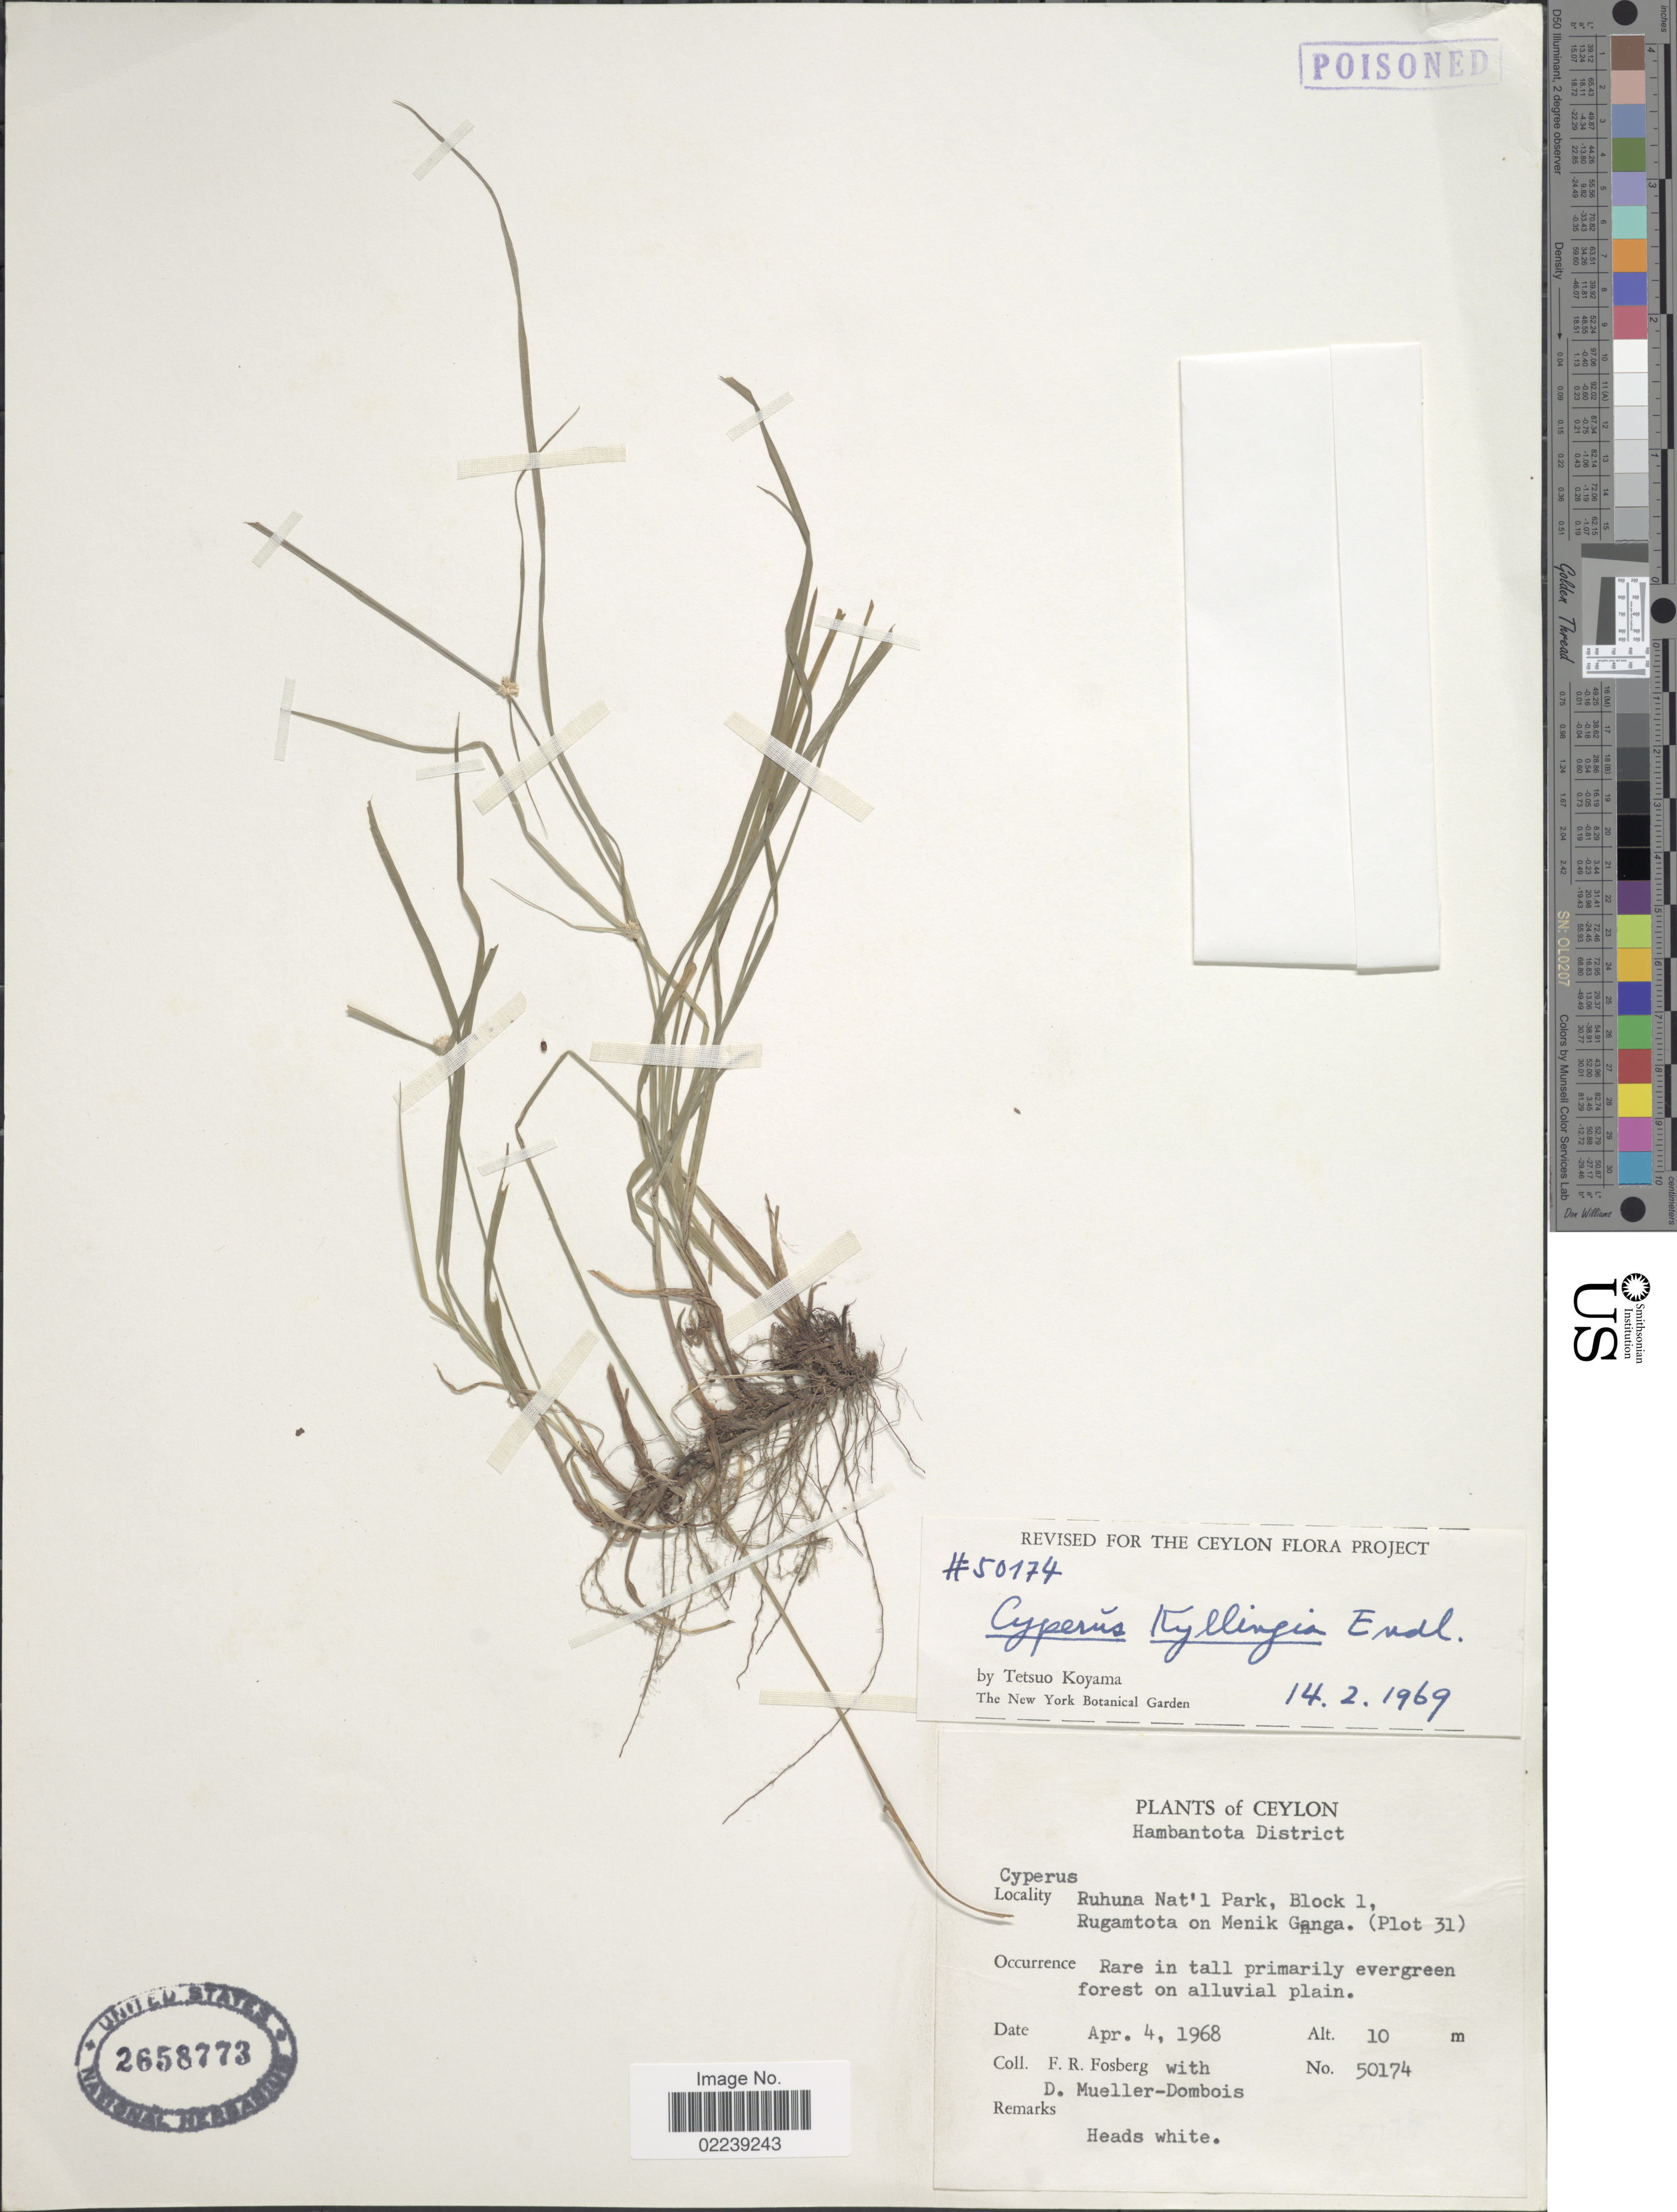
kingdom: Plantae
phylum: Tracheophyta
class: Liliopsida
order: Poales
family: Cyperaceae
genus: Cyperus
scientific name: Cyperus mindorensis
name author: (Steud.) Huygh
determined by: Strong, M. T., (US), Smithsonian Institution - National Museum of Natural History (UNITED STATES)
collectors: F. R. Fosberg & D. Meuller-Dombois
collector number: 50174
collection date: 1968-04-04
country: Sri Lanka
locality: Ceylon. Hambantota District. Ruhuna Nat'l Park, BLock 1, Rugamtota on Menik Ganga. (Plot 31)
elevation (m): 10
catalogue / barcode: US 2658773